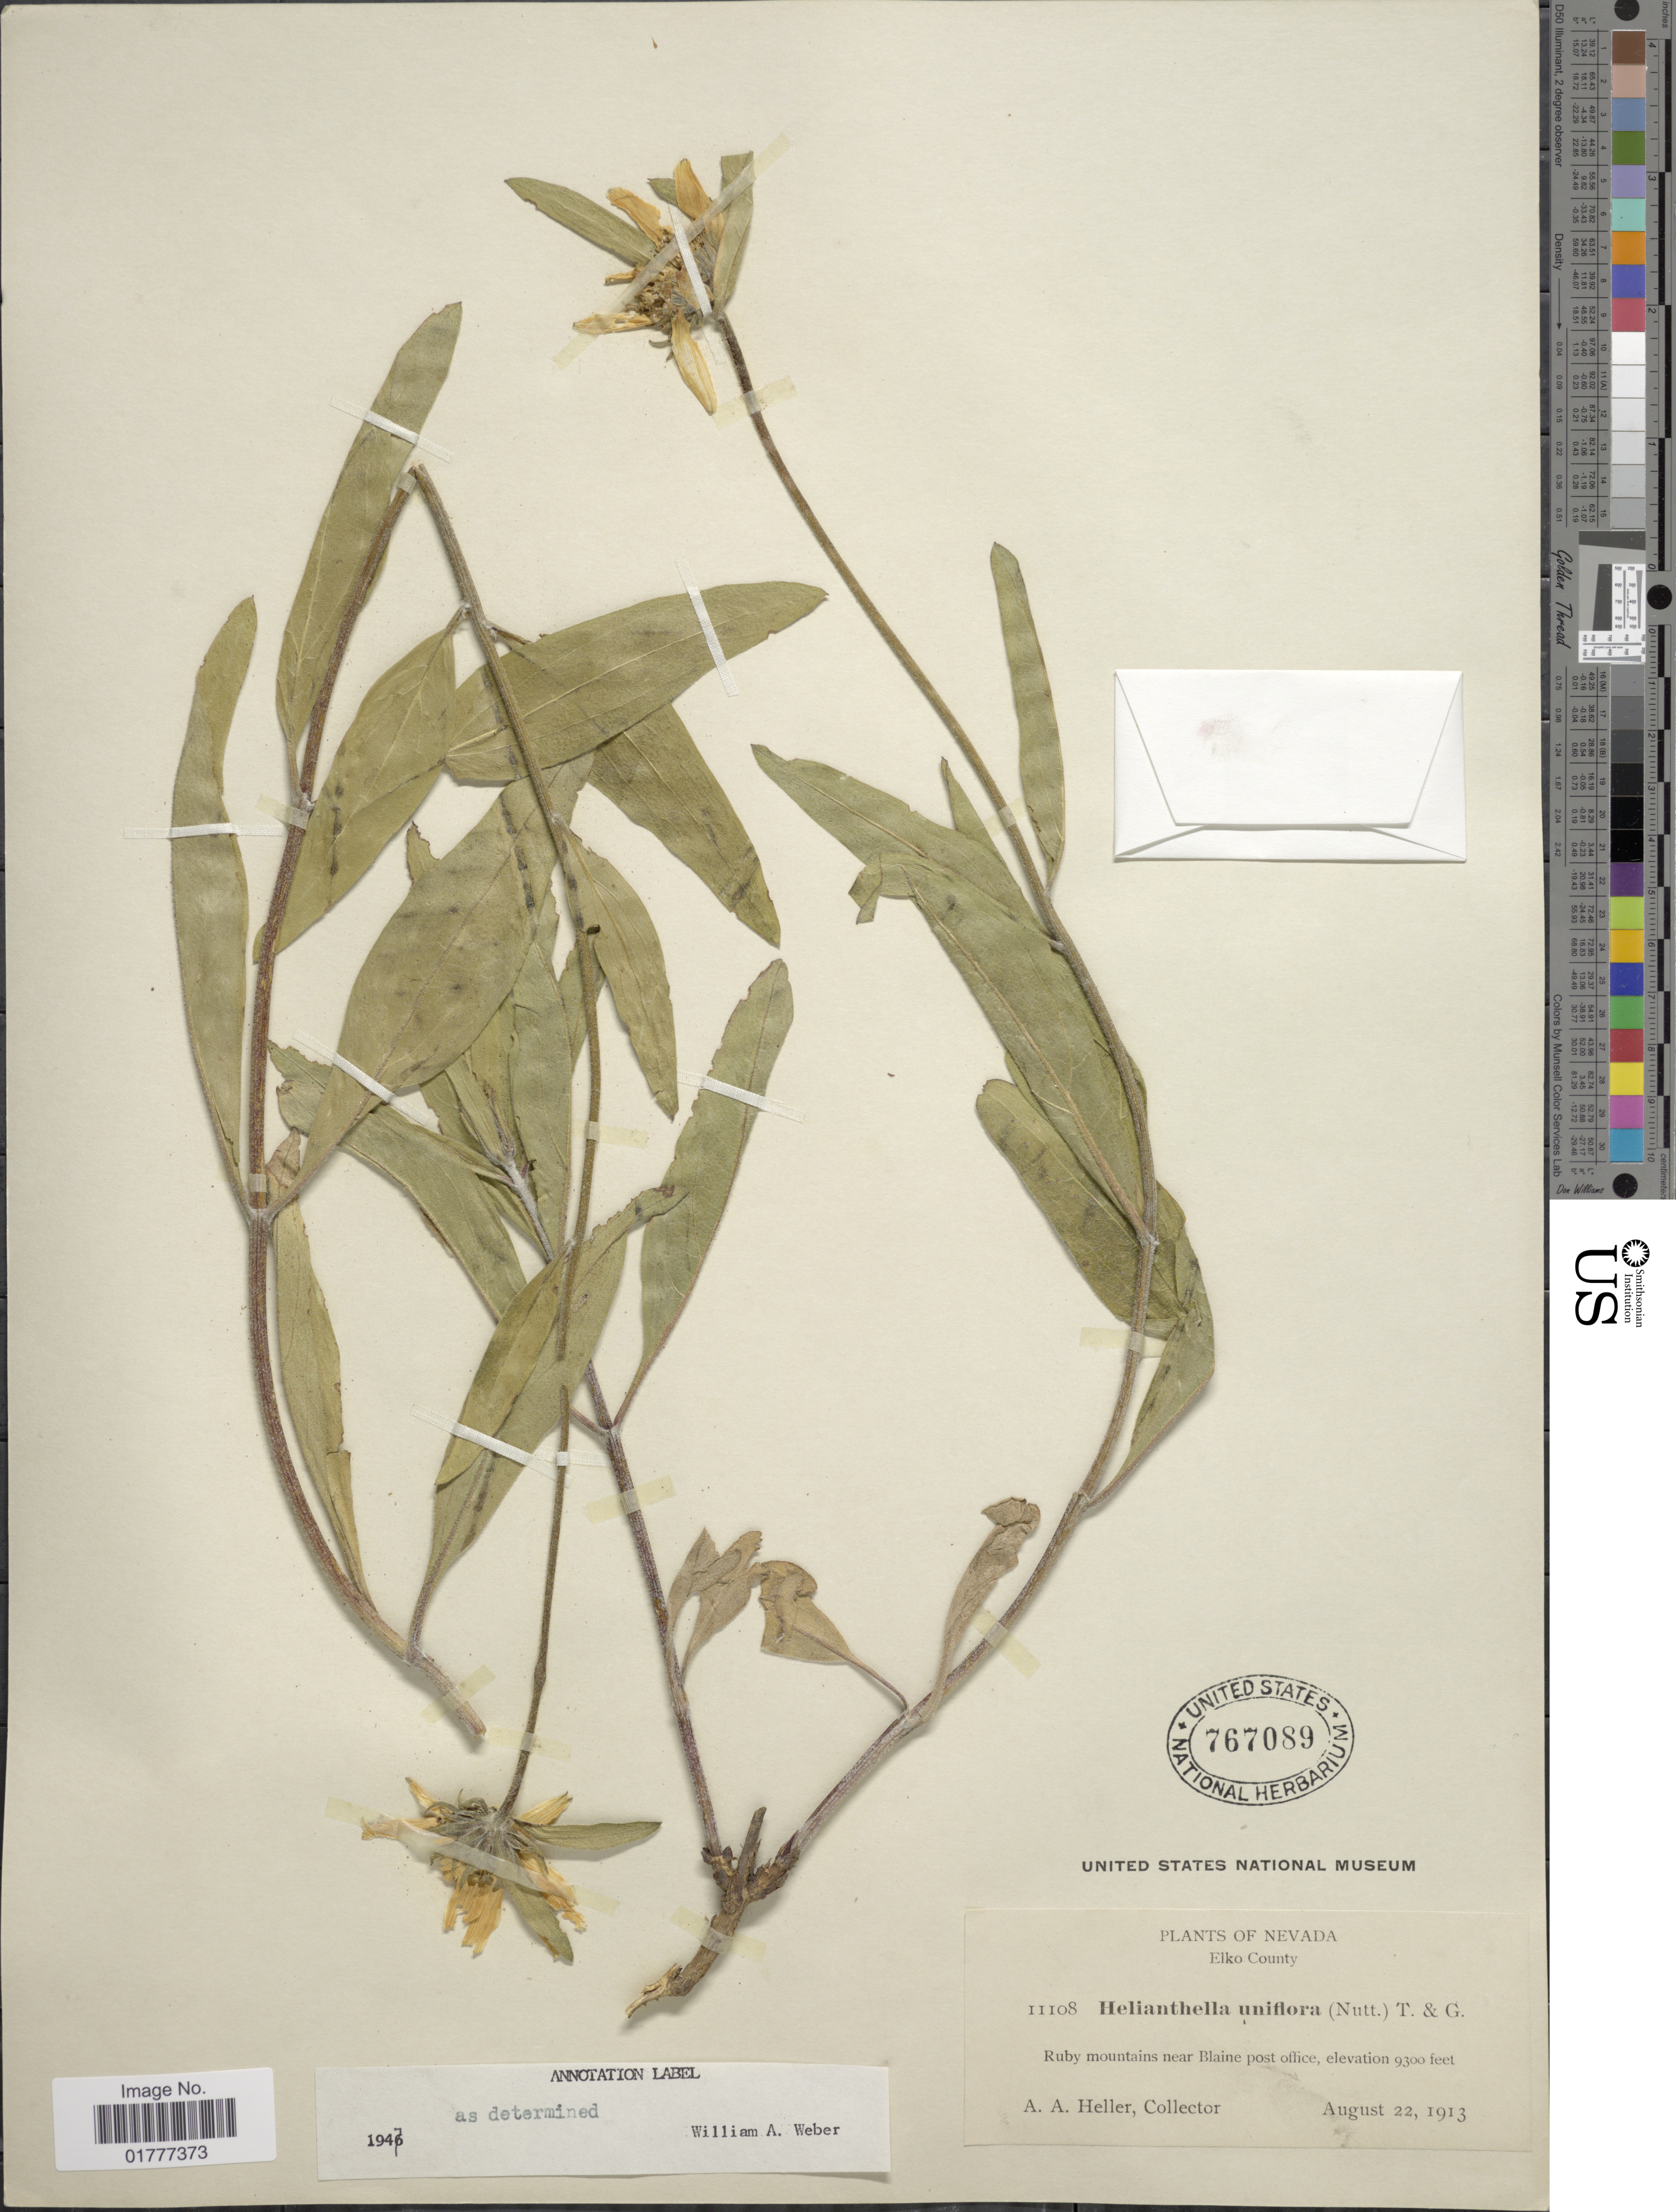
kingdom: Plantae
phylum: Tracheophyta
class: Magnoliopsida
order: Asterales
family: Asteraceae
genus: Helianthella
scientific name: Helianthella uniflora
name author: Torr. & A. Gray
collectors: A. A. Heller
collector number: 11108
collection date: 1913-08-22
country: United States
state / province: Nevada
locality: Elko County, Ruby mountains near Blaine post office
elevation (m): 2835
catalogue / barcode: US 767089